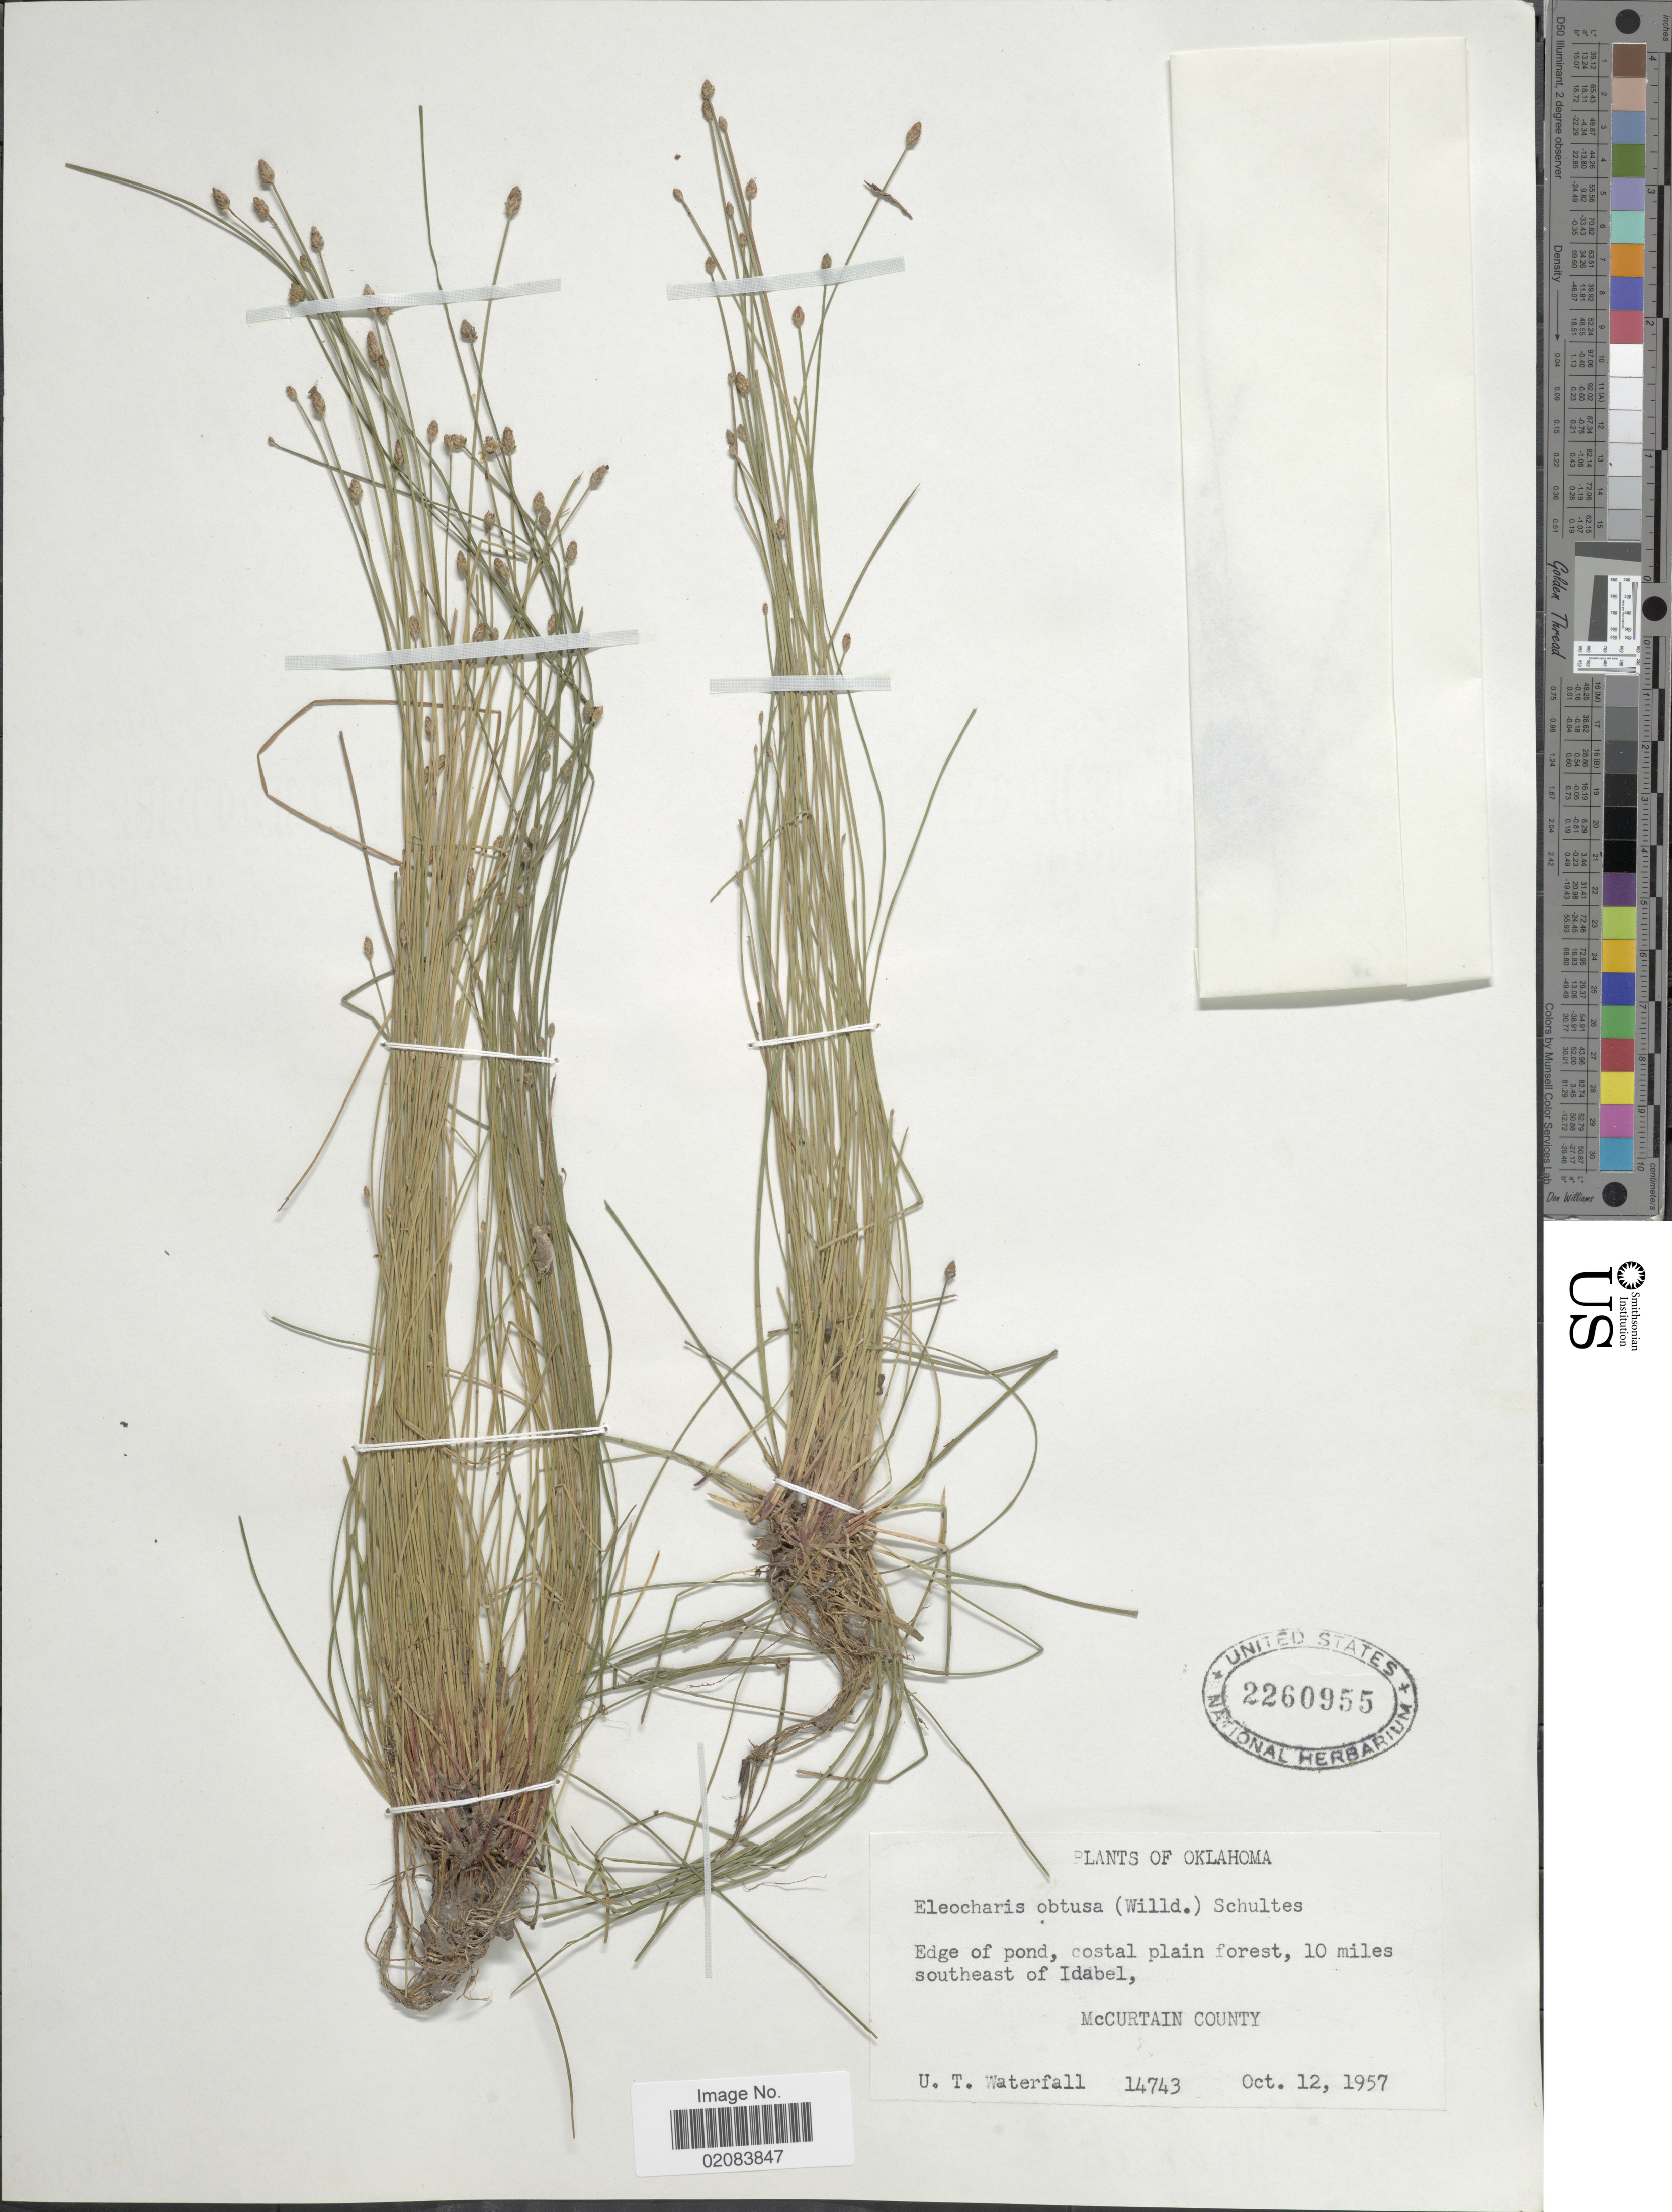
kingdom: Plantae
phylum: Tracheophyta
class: Liliopsida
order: Poales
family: Cyperaceae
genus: Eleocharis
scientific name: Eleocharis obtusa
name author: (Willd.) Schult.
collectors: U. T. Waterfall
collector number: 14743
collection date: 1957-10-12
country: United States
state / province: Oklahoma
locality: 10 miles southeast of Idabel, McCurtain County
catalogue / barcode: US 2260955